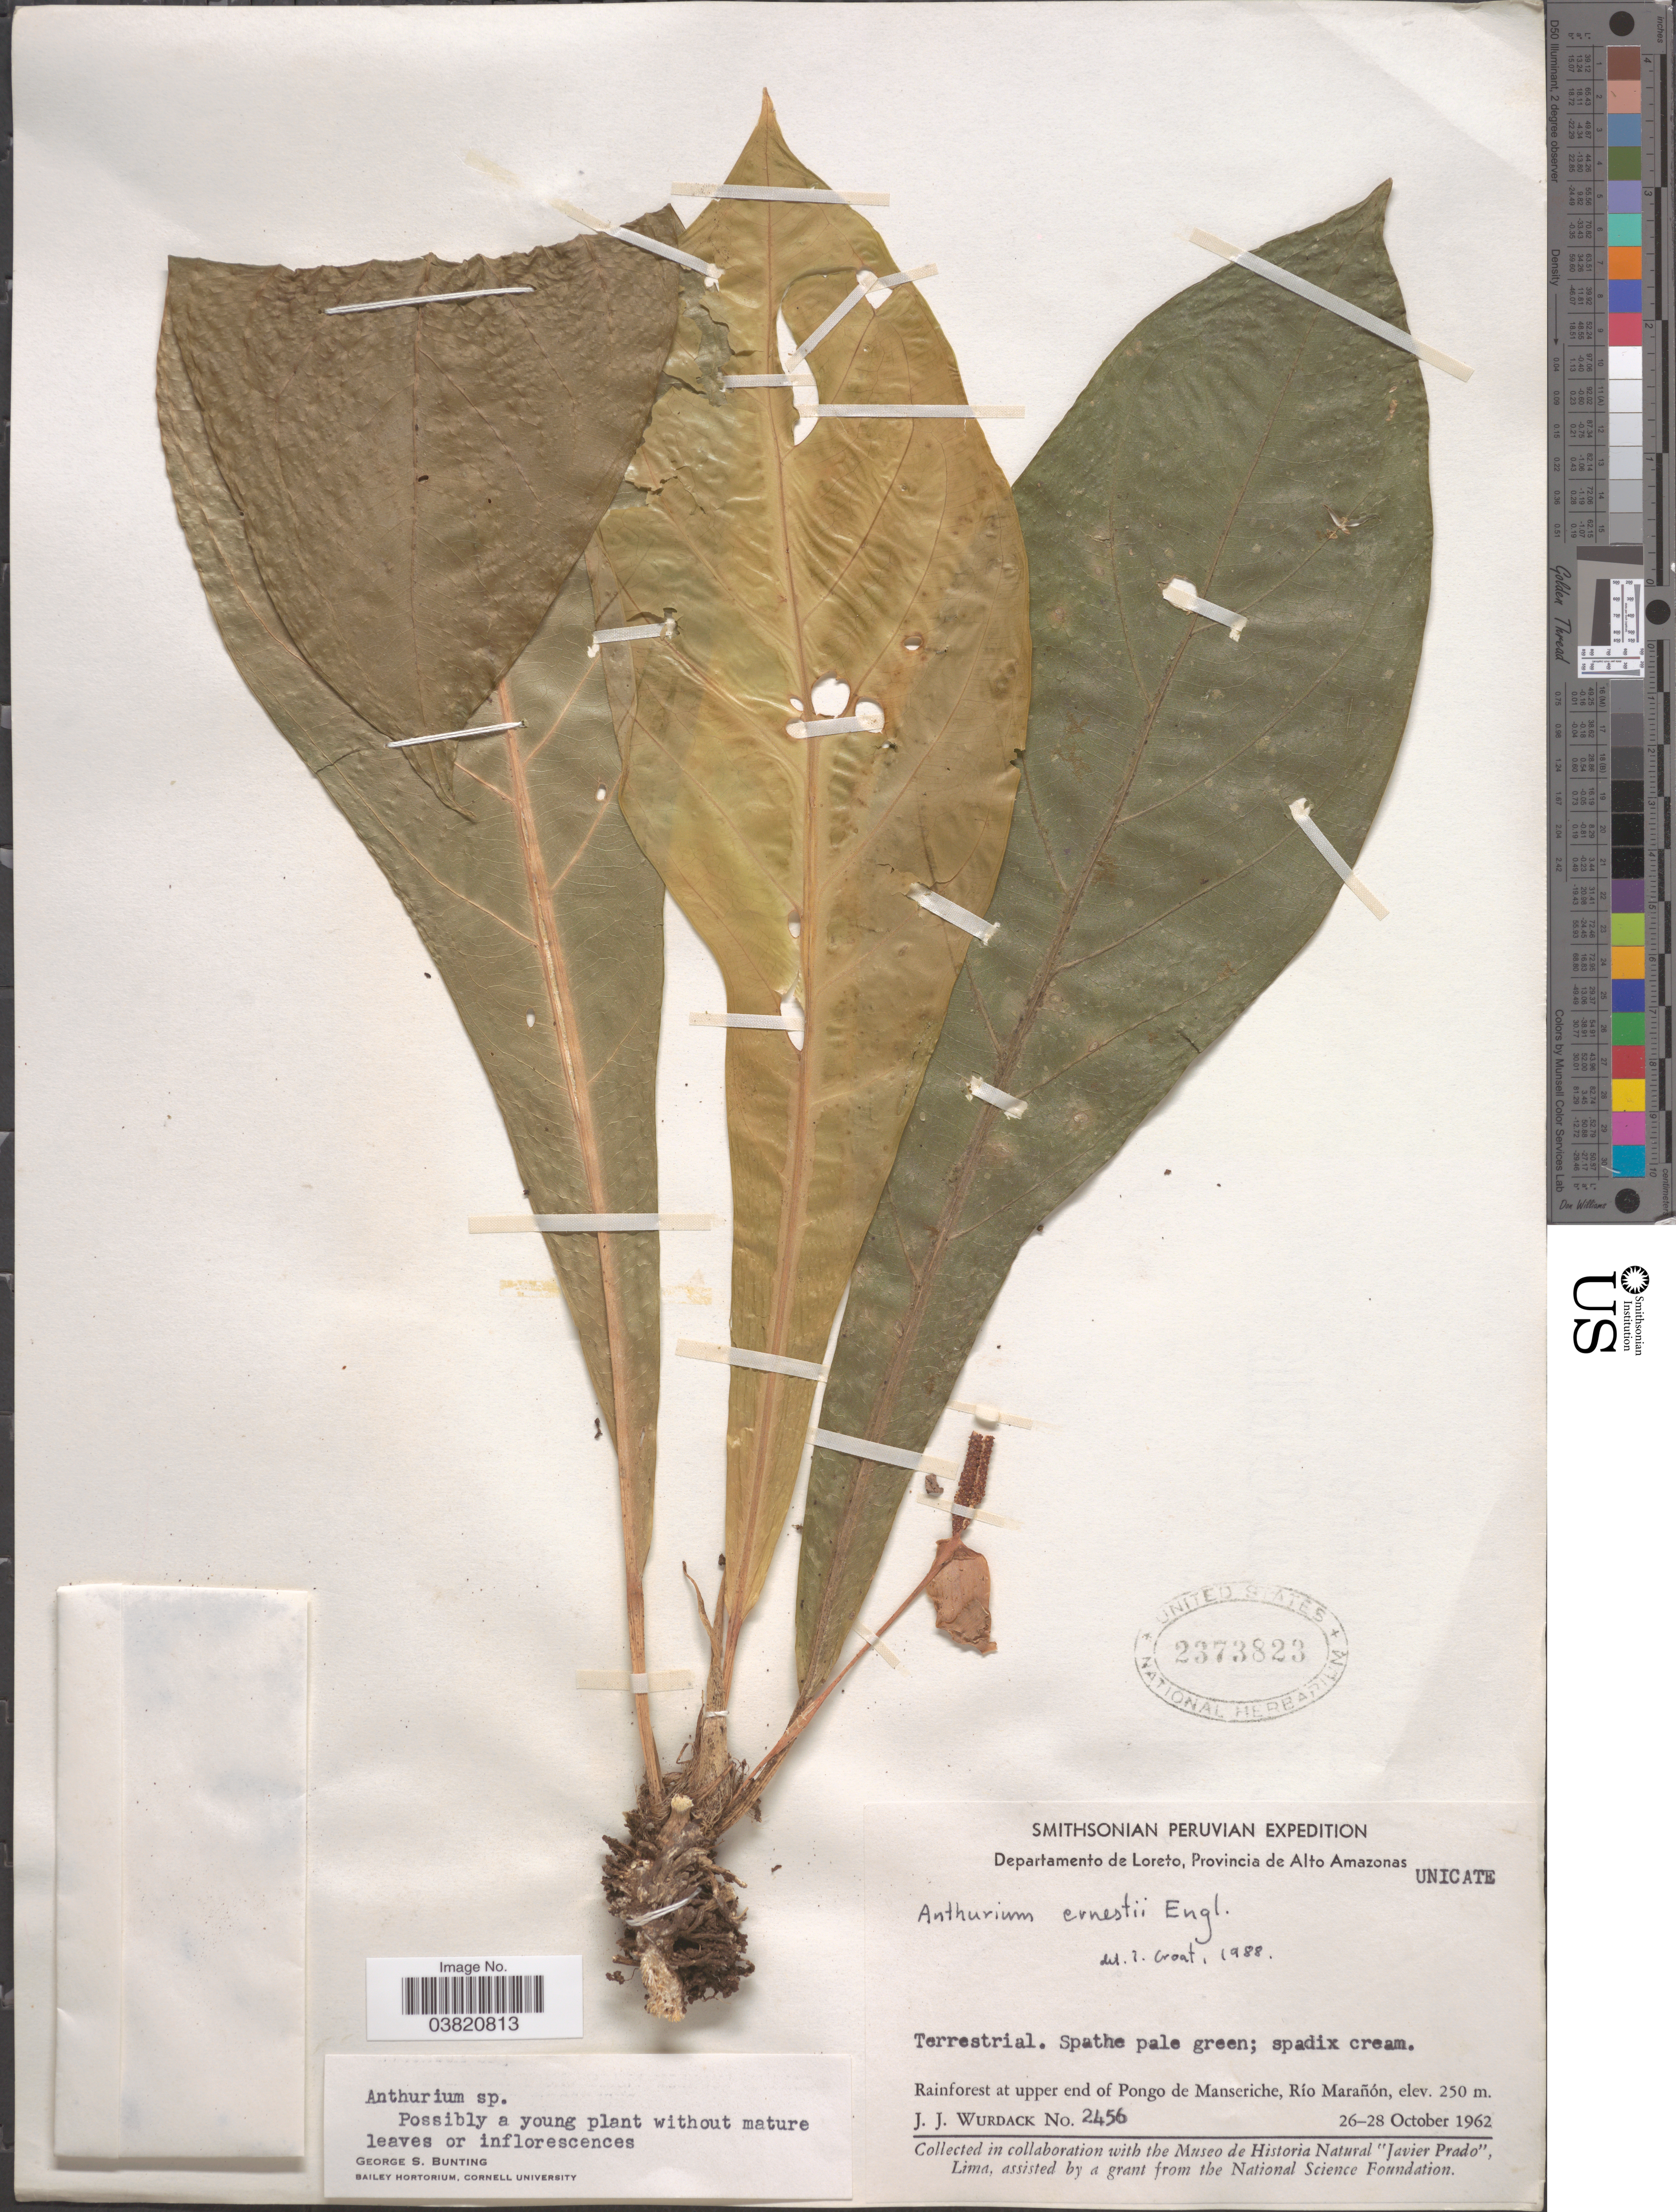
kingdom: Plantae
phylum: Tracheophyta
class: Liliopsida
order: Alismatales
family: Araceae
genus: Anthurium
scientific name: Anthurium eminens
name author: Schott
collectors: J. J. Wurdack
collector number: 2456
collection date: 1962-10-26/1962-10-28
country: Peru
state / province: Loreto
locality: Departamento de Loreto, Provincia de Alto Amazonas. Rainforest at upper end of Pongo de Manseriche, Río Marañón.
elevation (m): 250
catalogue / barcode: US 2373823